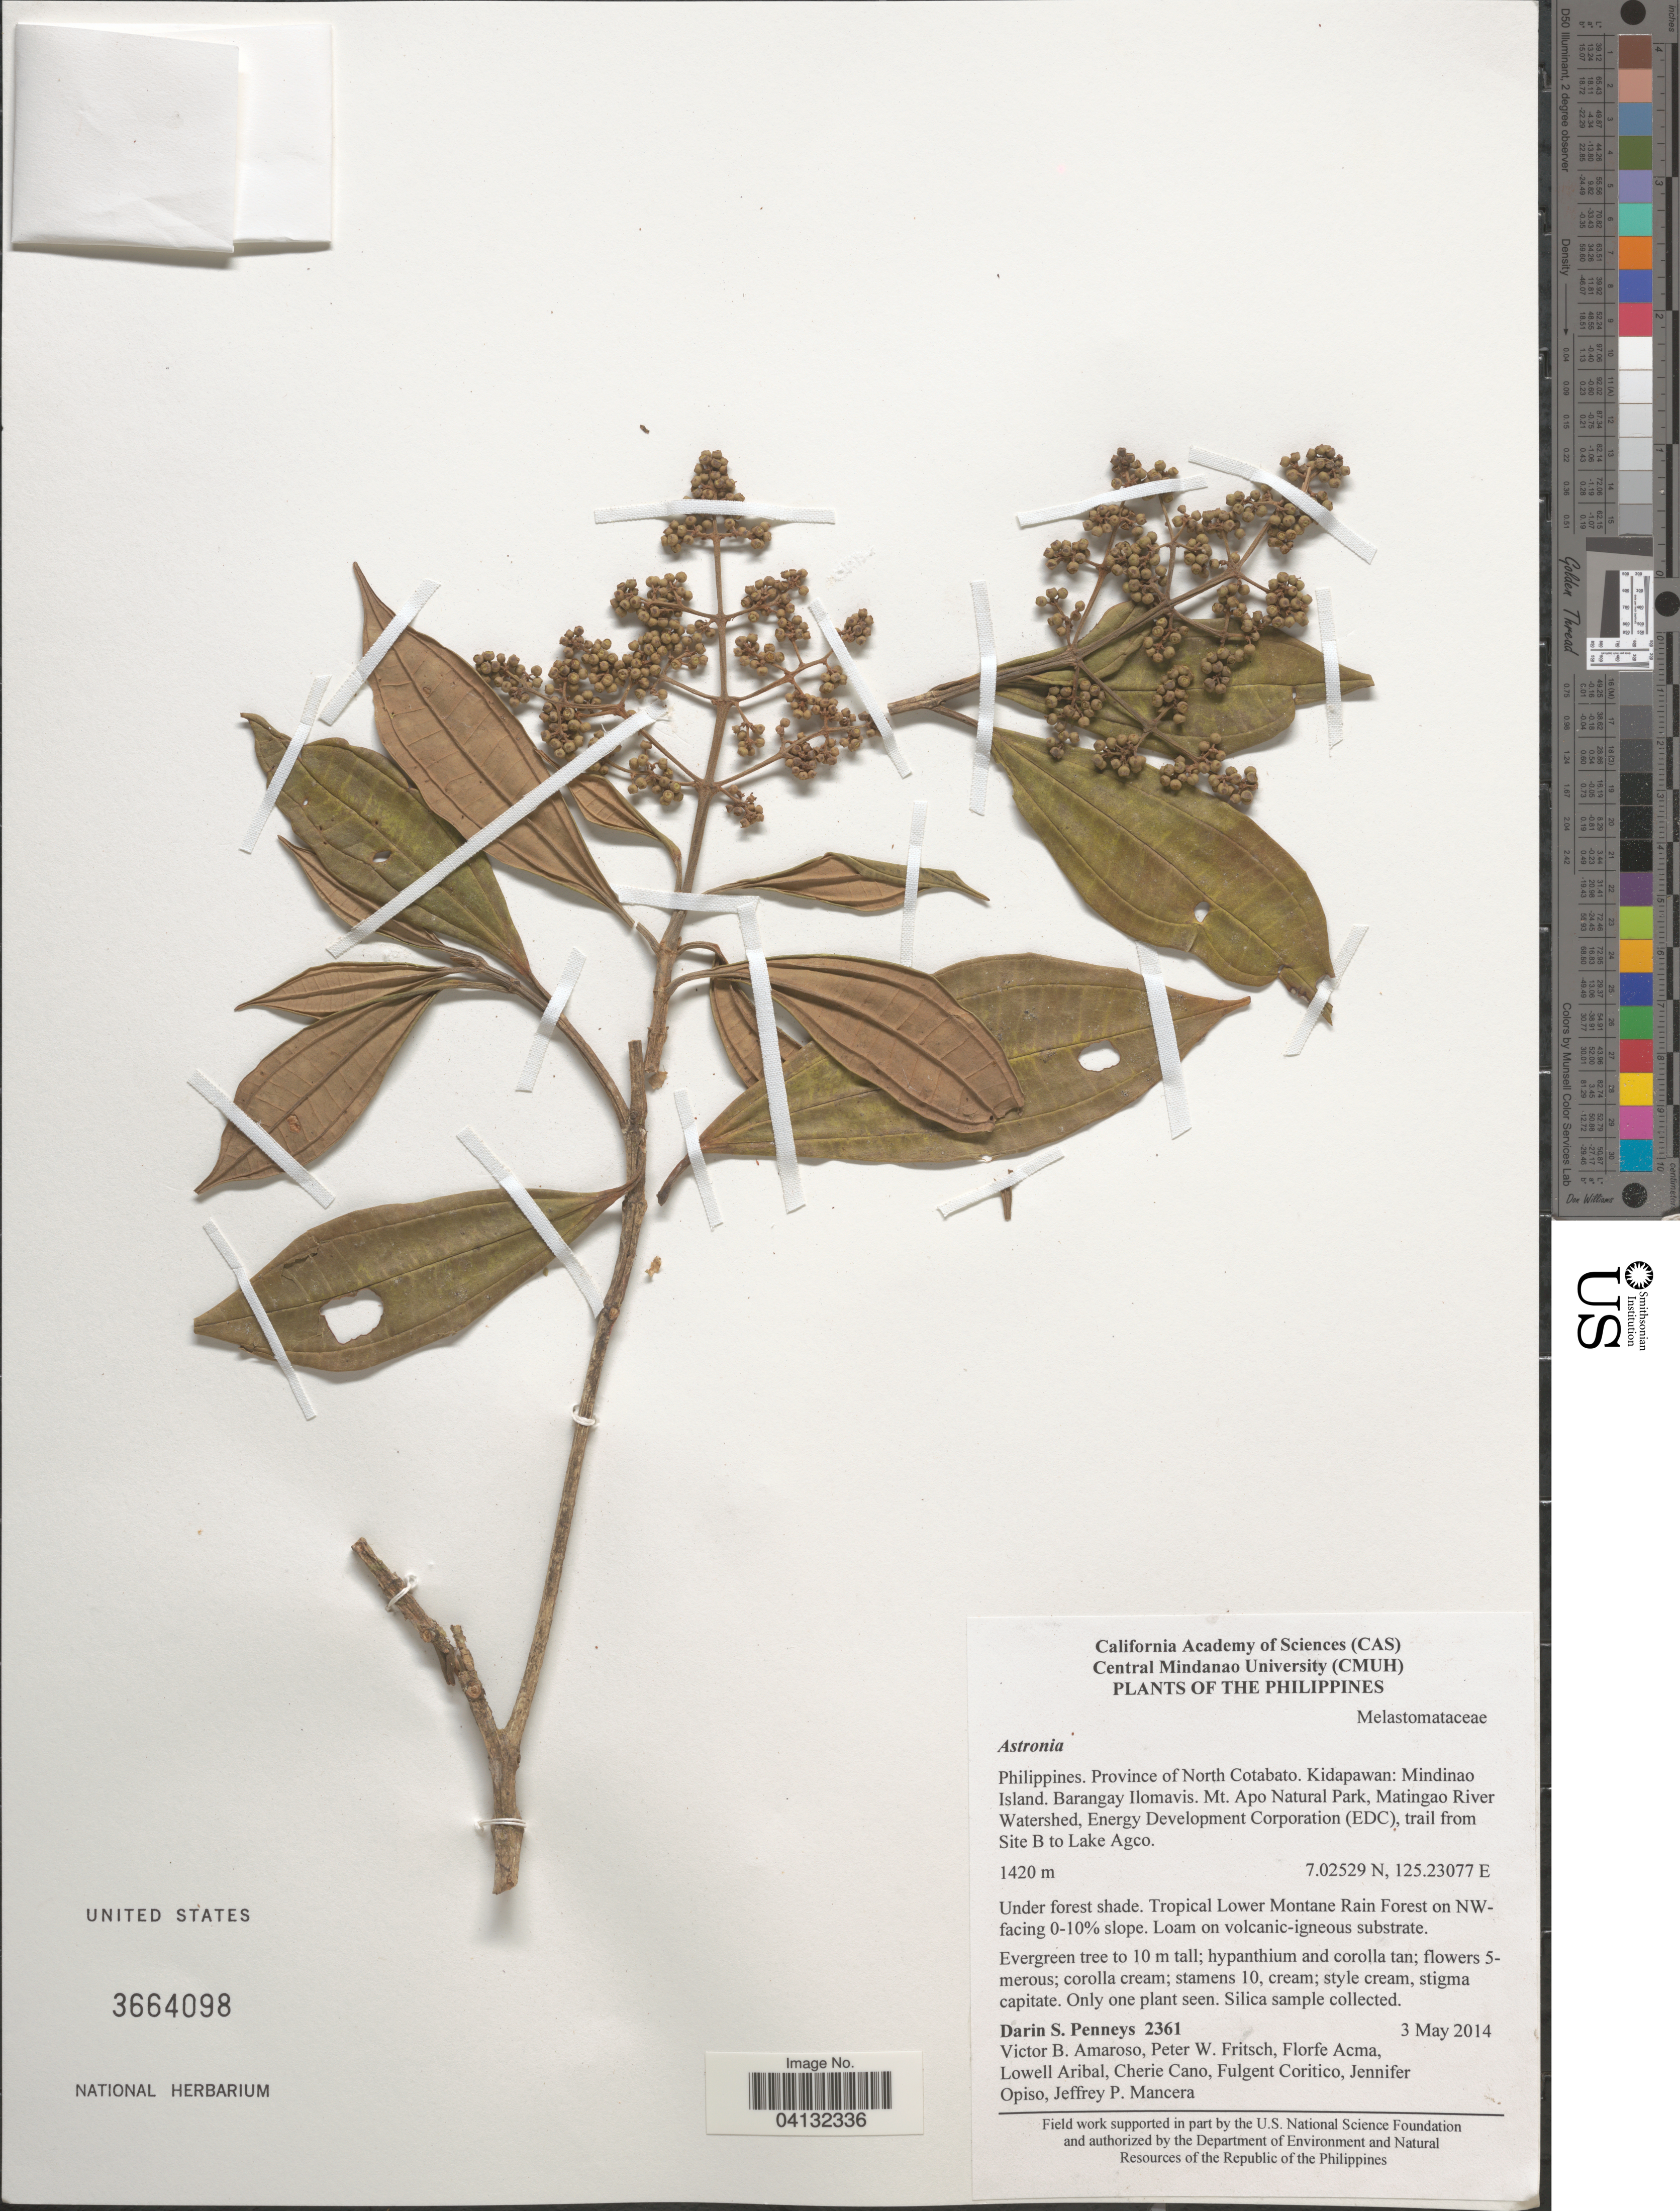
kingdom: Plantae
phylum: Tracheophyta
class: Magnoliopsida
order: Myrtales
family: Melastomataceae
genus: Astronia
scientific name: Astronia sp.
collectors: D. S. Penneys, V. Amoroso, P. W. Fritsch, F. Acma & et al.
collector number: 2361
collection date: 2014-05-03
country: Philippines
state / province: Soccsksargen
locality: Province of North Cotabato. Kidapawan: Mindinao Island. Barangay Ilomavis. Mt. Apo Natural Park, Matingao River Watershed, Energy Development Corporation (EDC), trail from Site B to Lake Agco. Tropical Lower Montane Rain Forest on NW-facing 0-10% slope.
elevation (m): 1420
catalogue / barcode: US 3664098